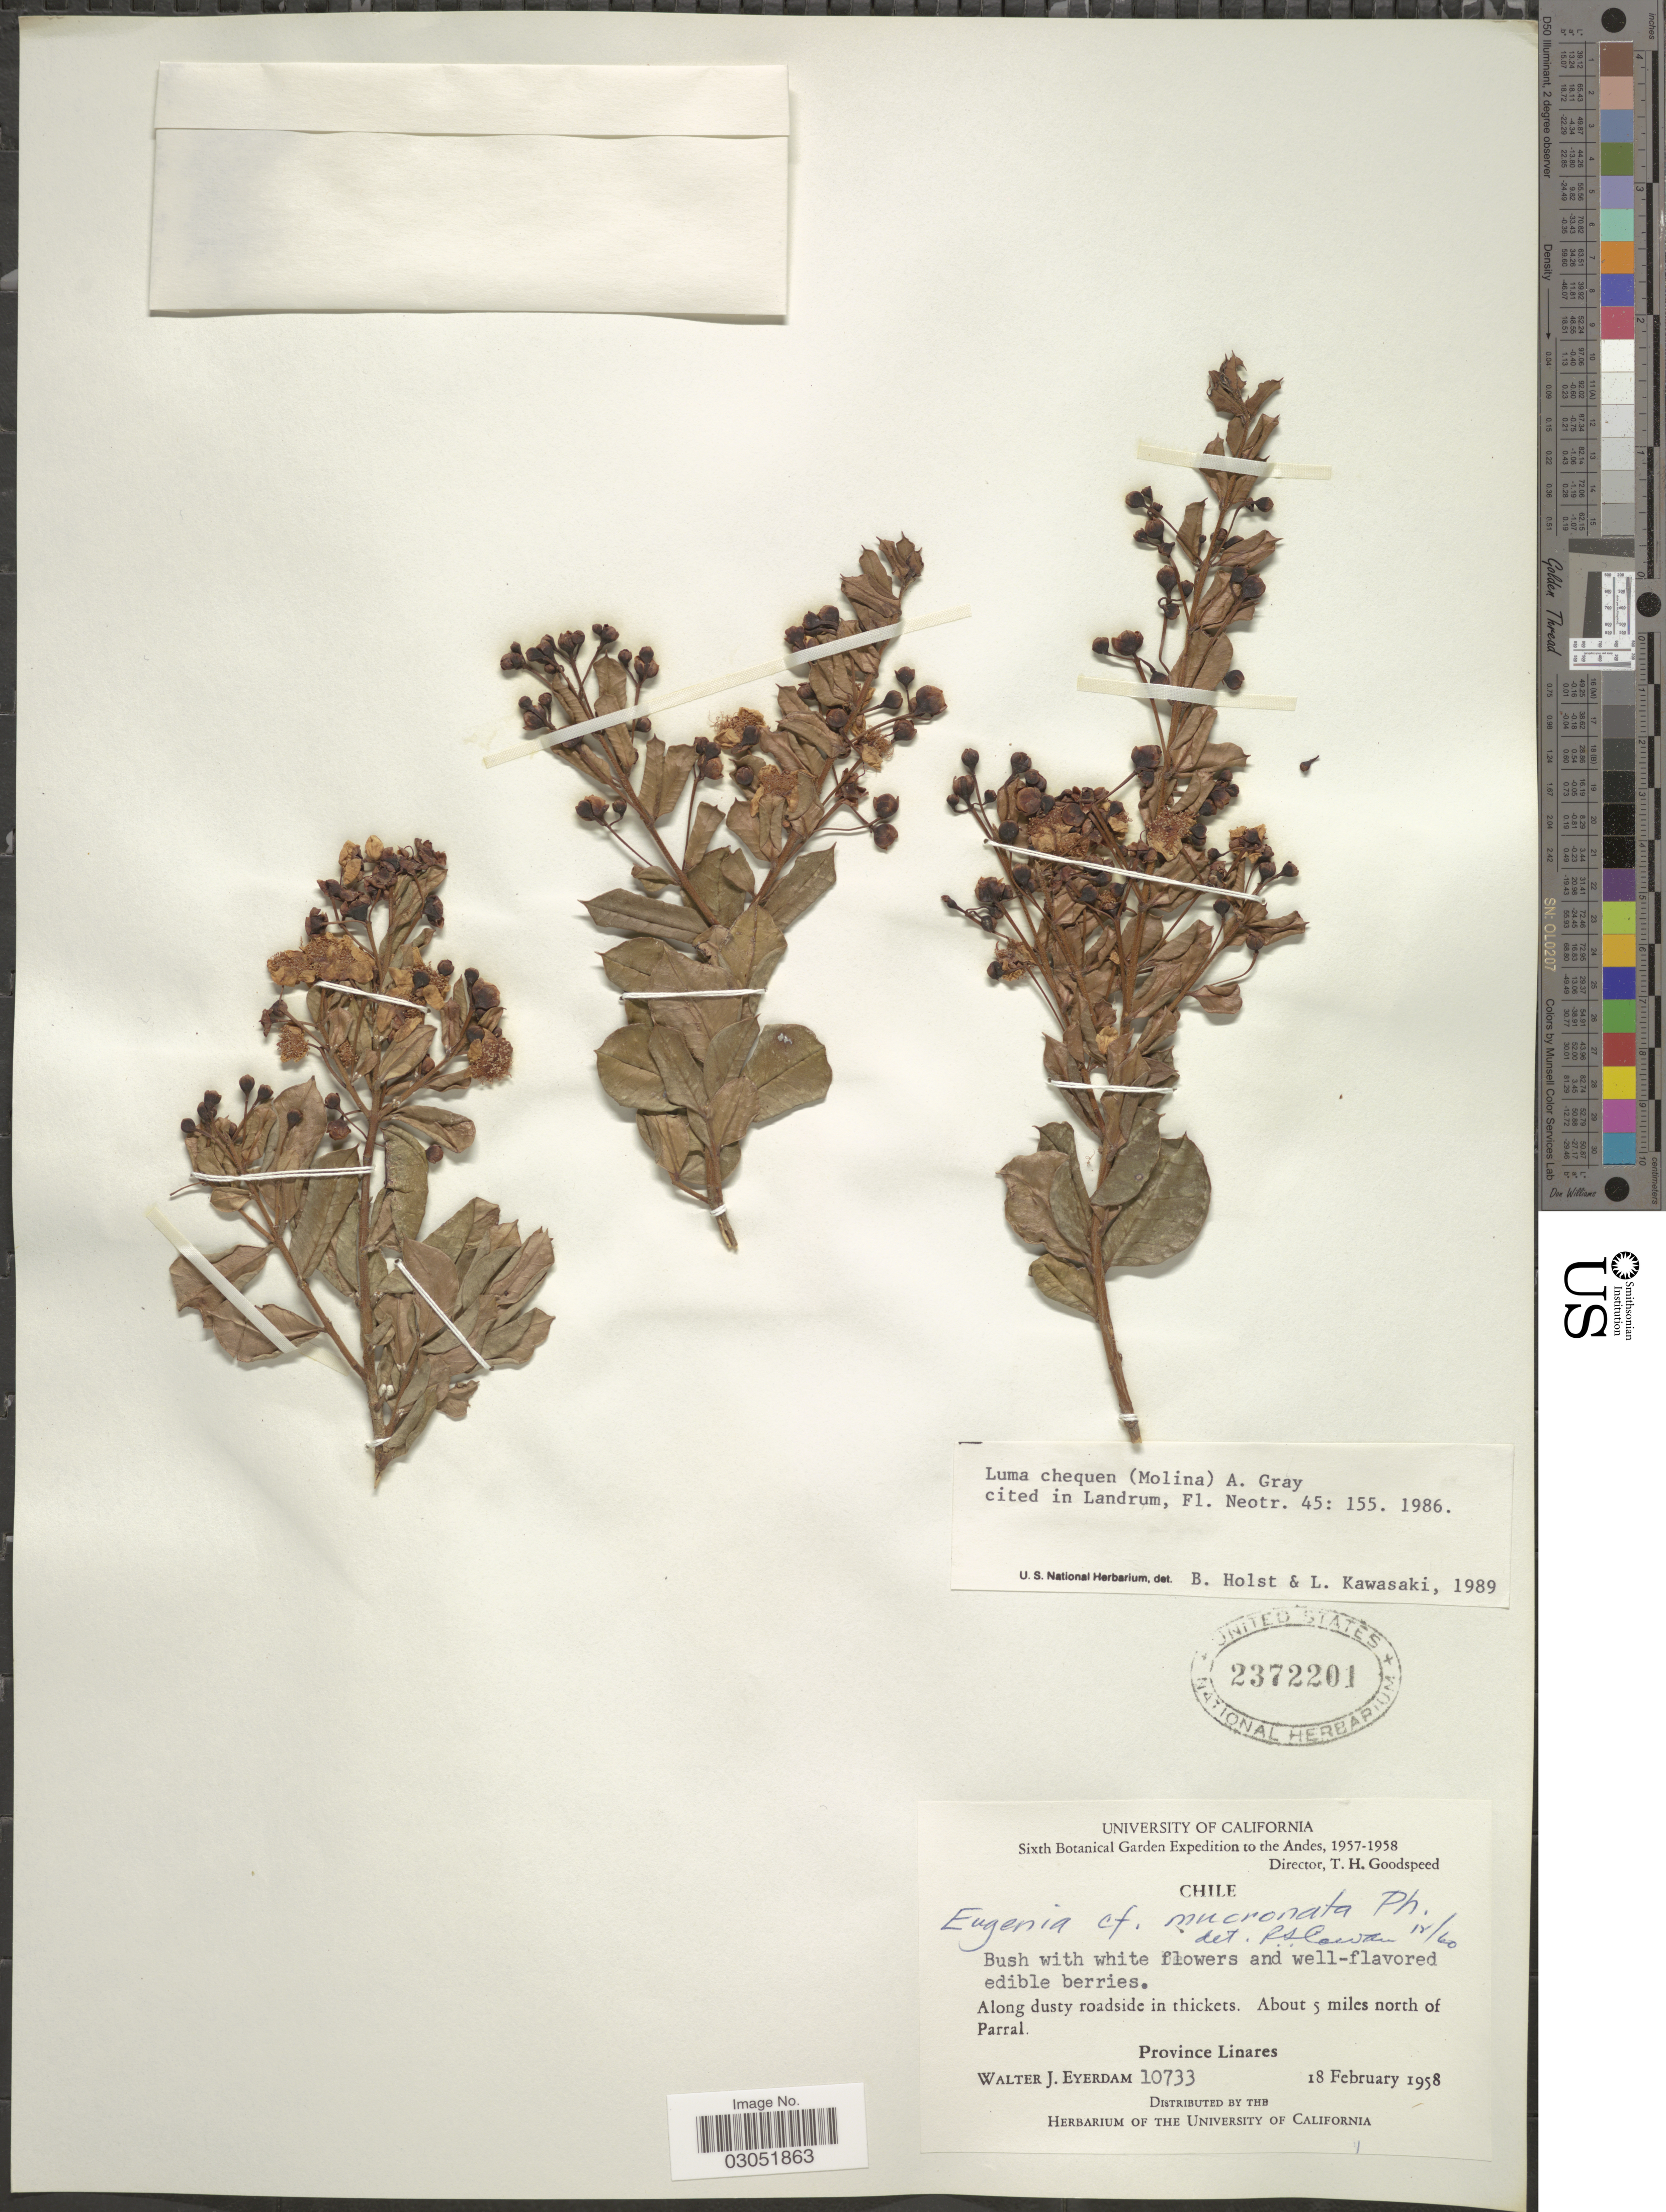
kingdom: Plantae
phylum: Tracheophyta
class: Magnoliopsida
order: Myrtales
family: Myrtaceae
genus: Luma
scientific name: Luma chequen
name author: (Molina) A. Gray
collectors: W. J. Eyerdam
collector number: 10733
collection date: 1958-02-18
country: Chile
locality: Andes. Along dusty roadside in thickets. About 5 miles north of Parral. Province Linares.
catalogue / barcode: US 2372201